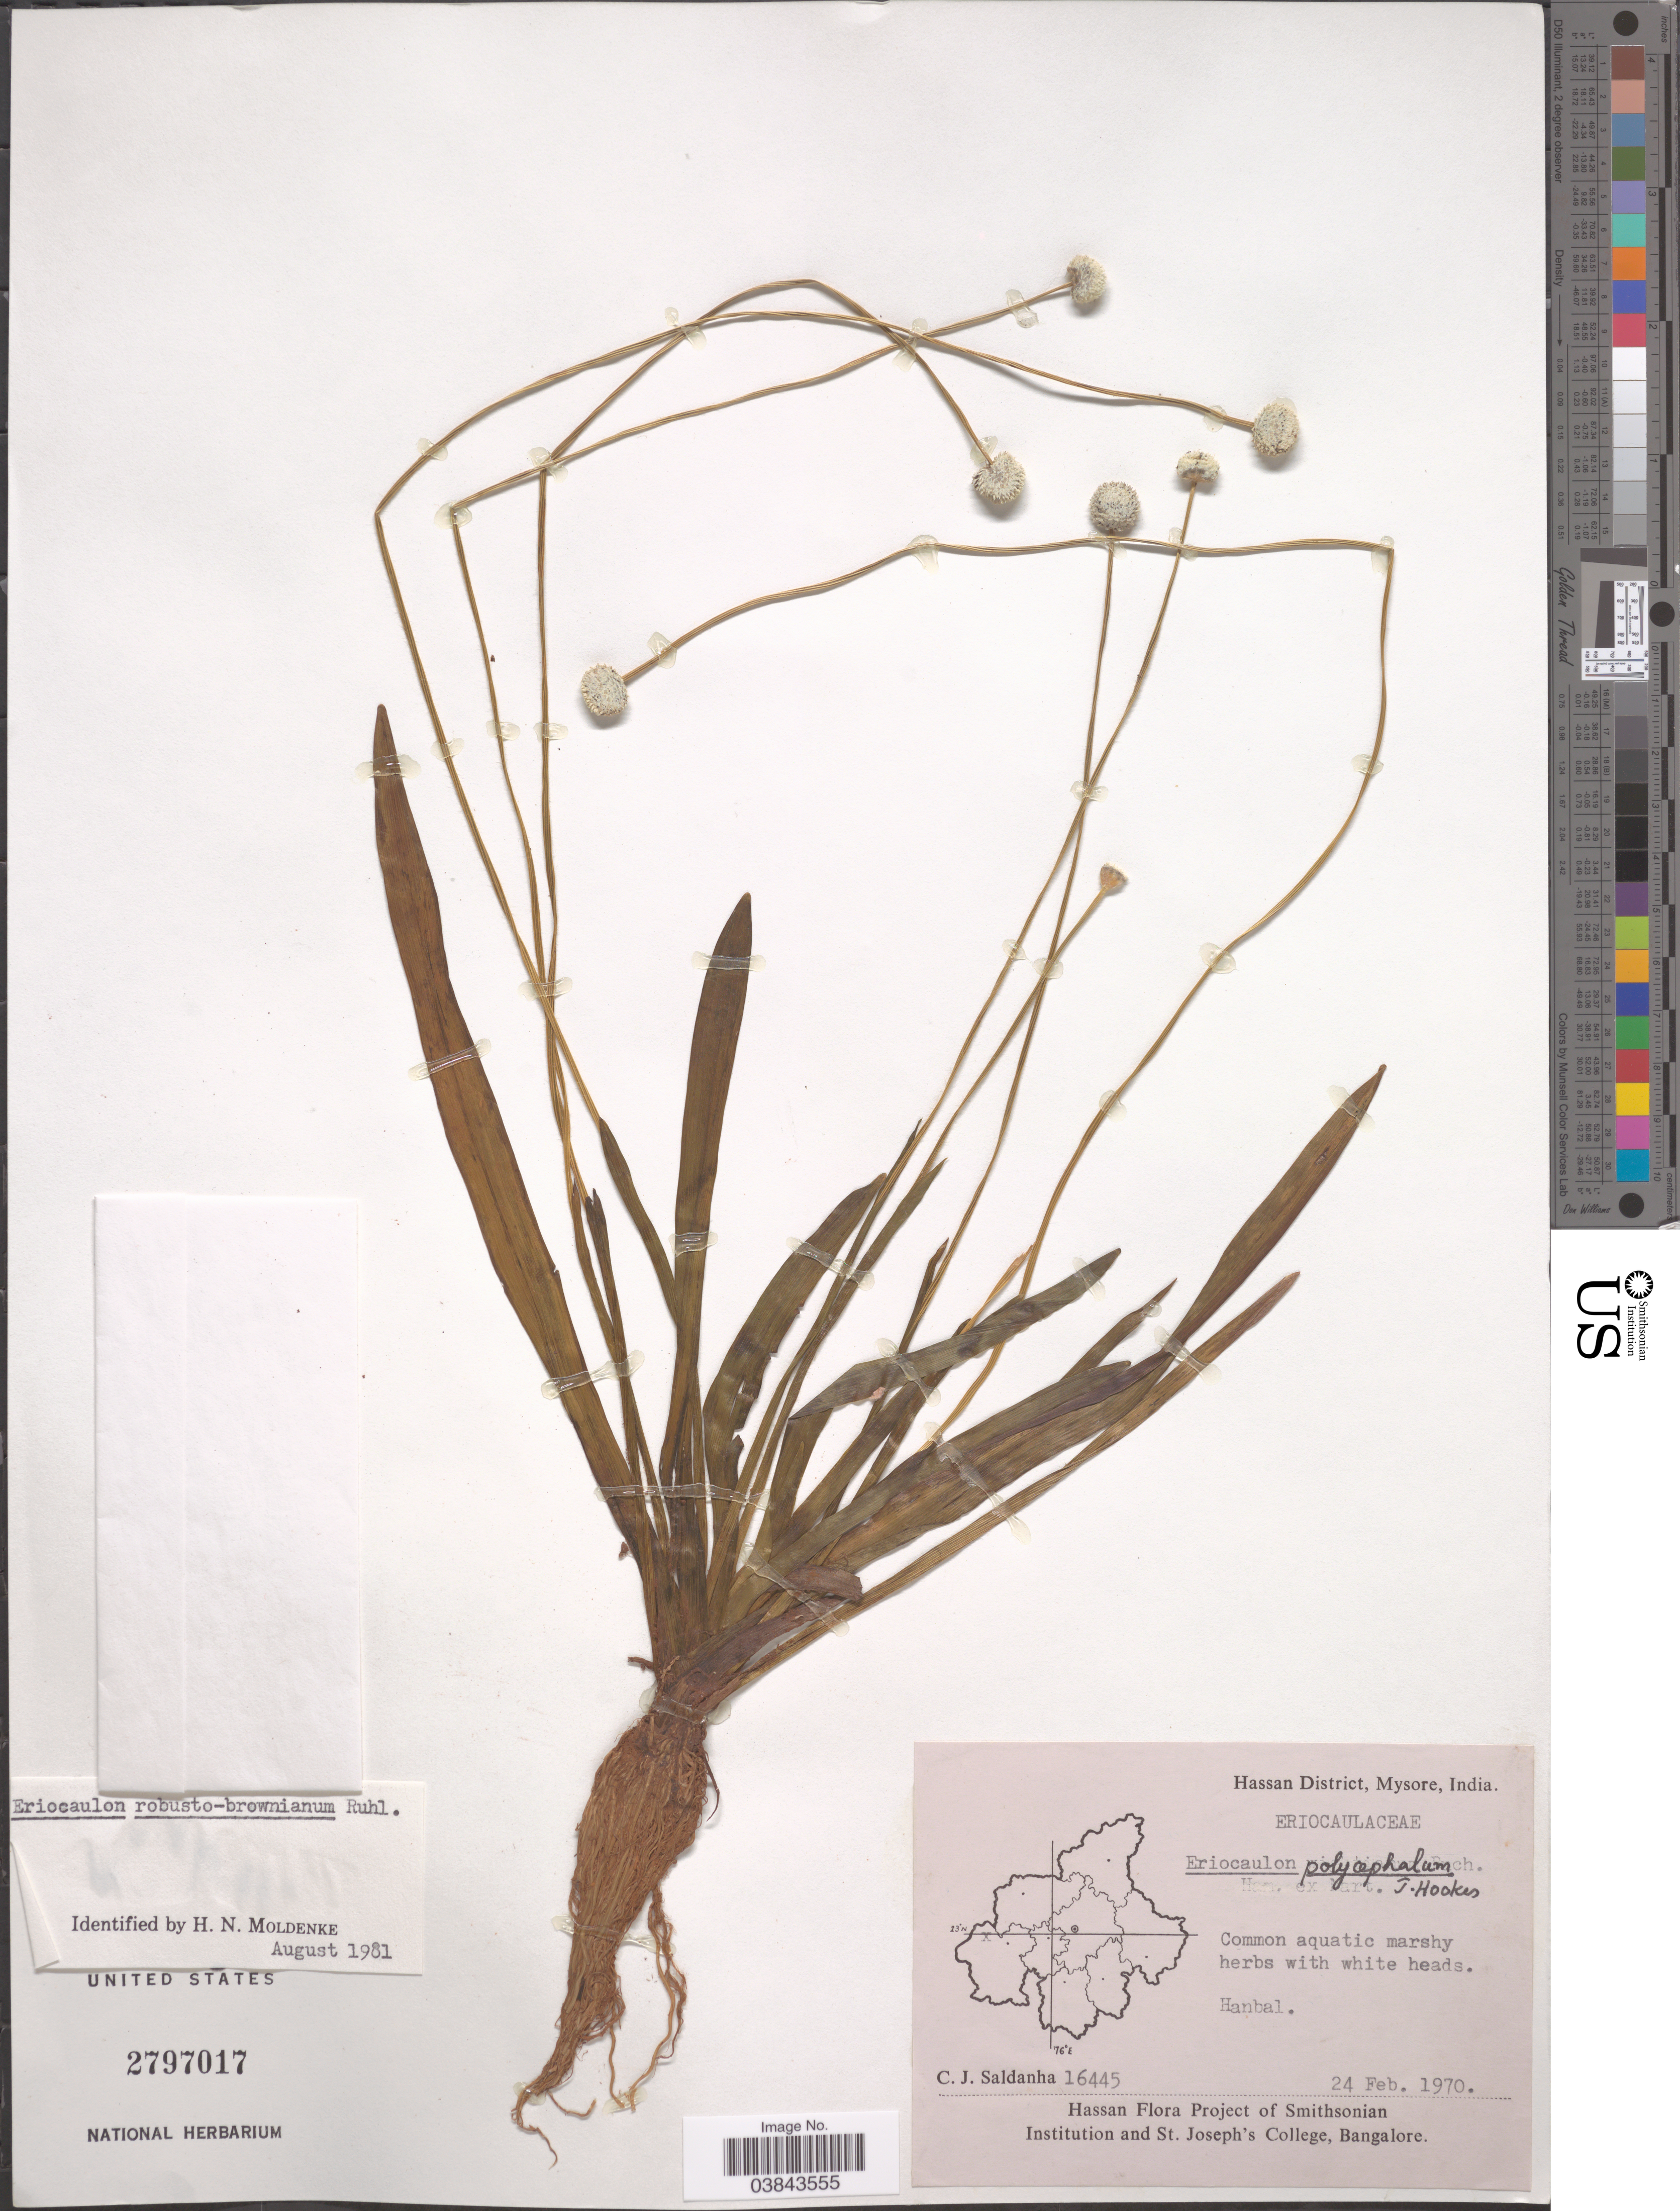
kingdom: Plantae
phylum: Tracheophyta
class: Liliopsida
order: Poales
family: Eriocaulaceae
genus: Eriocaulon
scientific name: Eriocaulon robustobrownianum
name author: Ruhland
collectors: C. J. Saldanha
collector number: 16445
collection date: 1970-02-24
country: India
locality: Hassan District, Mysore. Hanbal.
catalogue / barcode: US 2797017